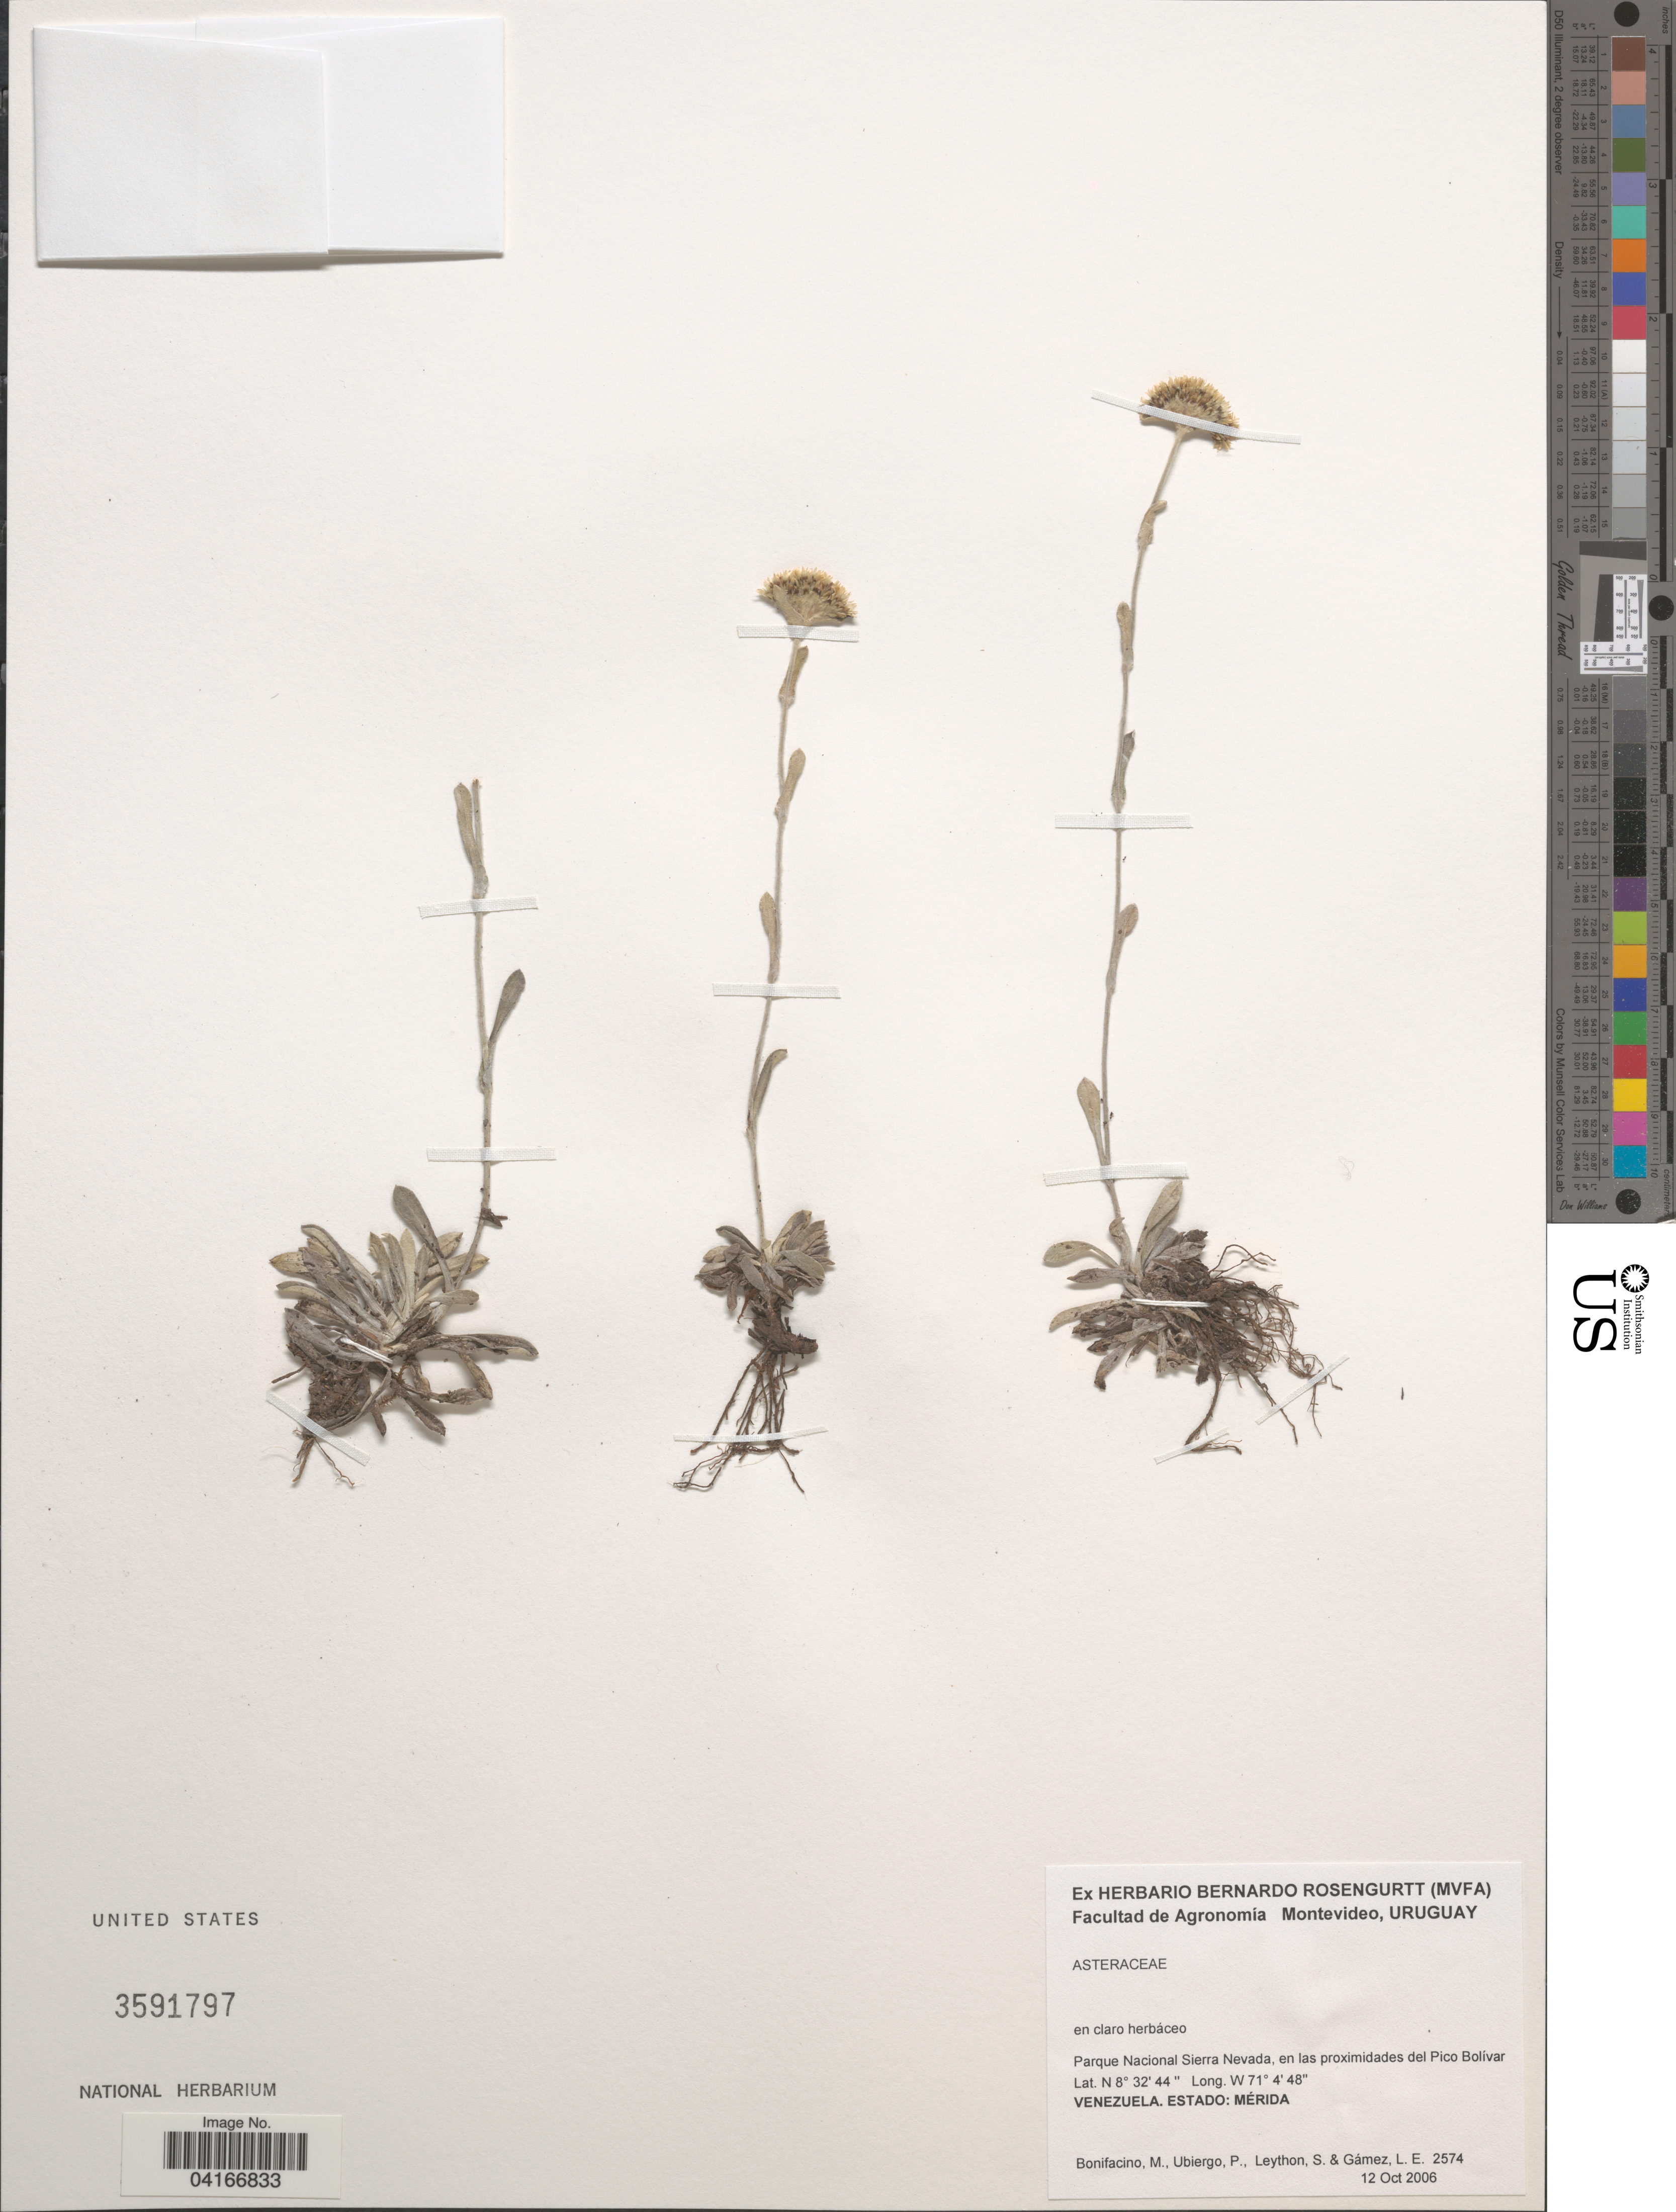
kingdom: Plantae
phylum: Tracheophyta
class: Magnoliopsida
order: Asterales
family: Asteraceae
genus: Chryselium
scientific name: Chryselium sp.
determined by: Ávila C., Fabio Andrés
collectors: M. Bonifacino, P. Ubiergo, S. Leython & L. Gamez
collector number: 2574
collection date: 2006-10-12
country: Venezuela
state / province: Merida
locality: Parque Nacional Sierra Nevada, en las proximidades del Pico Bolívar.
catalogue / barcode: US 3591797